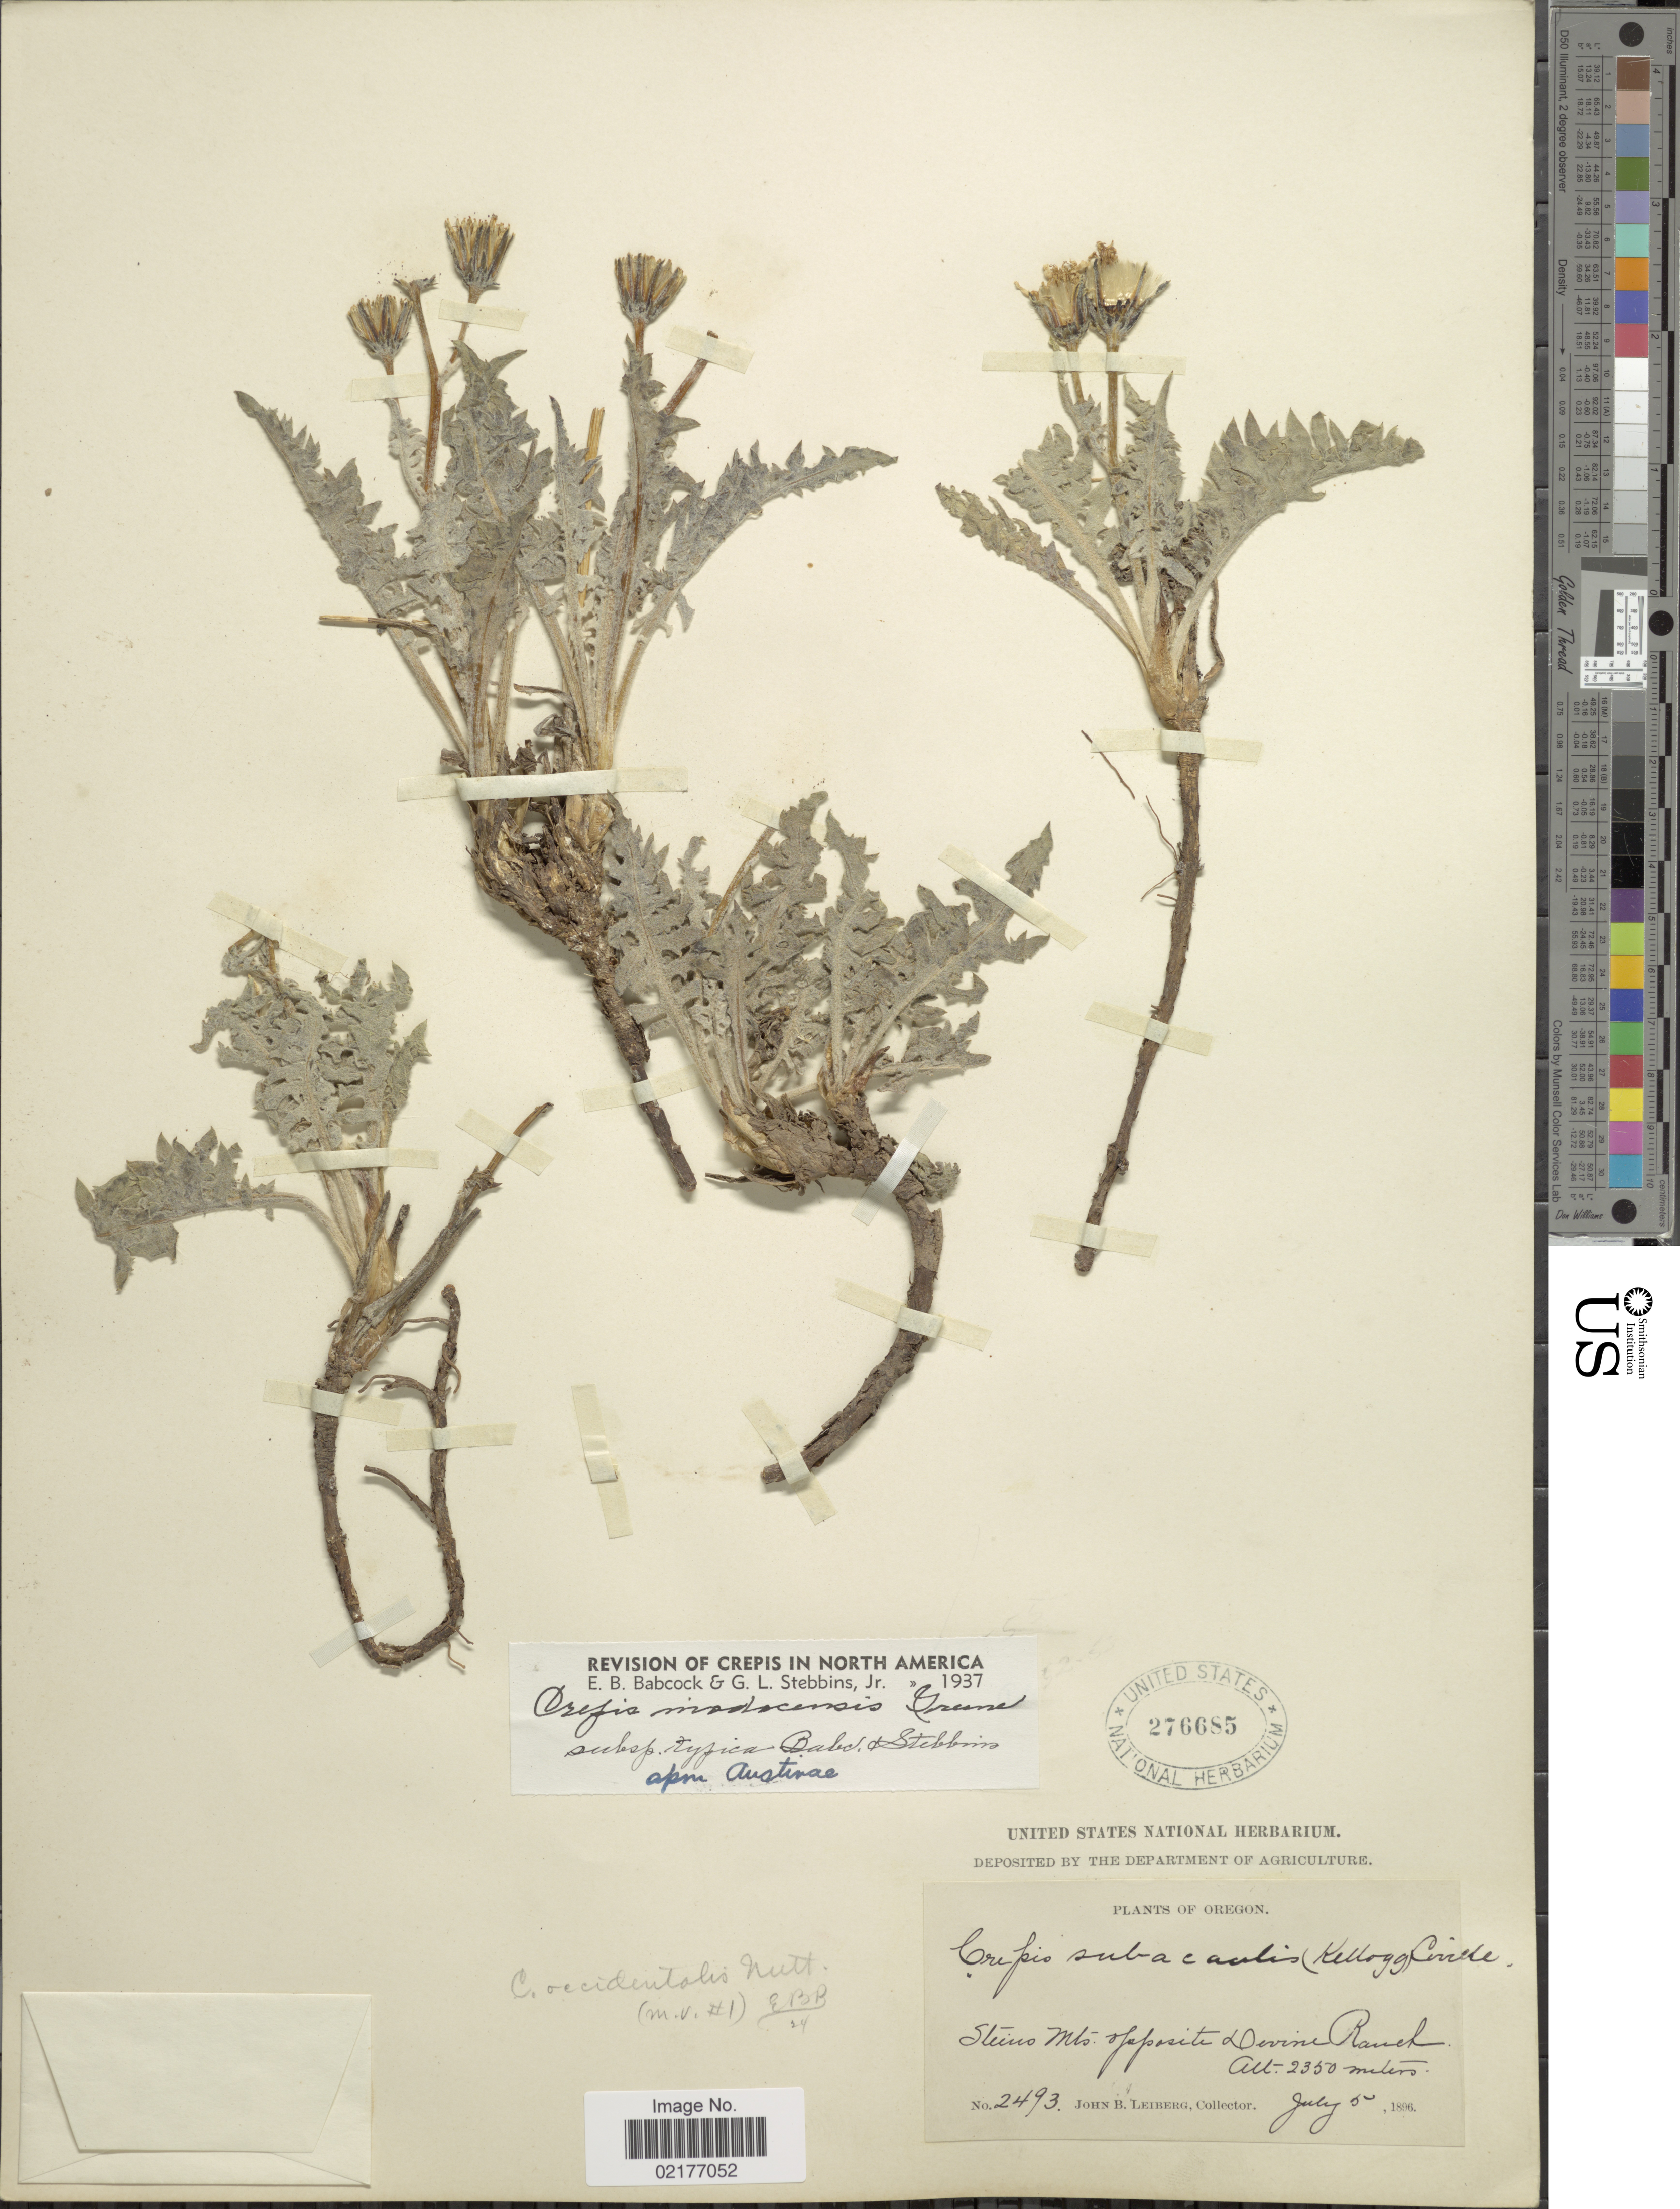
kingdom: Plantae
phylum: Tracheophyta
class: Magnoliopsida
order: Asterales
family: Asteraceae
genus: Crepis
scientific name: Crepis modocensis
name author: Greene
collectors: J. B. Leiberg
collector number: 2493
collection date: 1896-07-05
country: United States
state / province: Oregon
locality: Steins Mts., opposite Devine Ranch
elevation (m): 2350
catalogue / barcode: US 276685